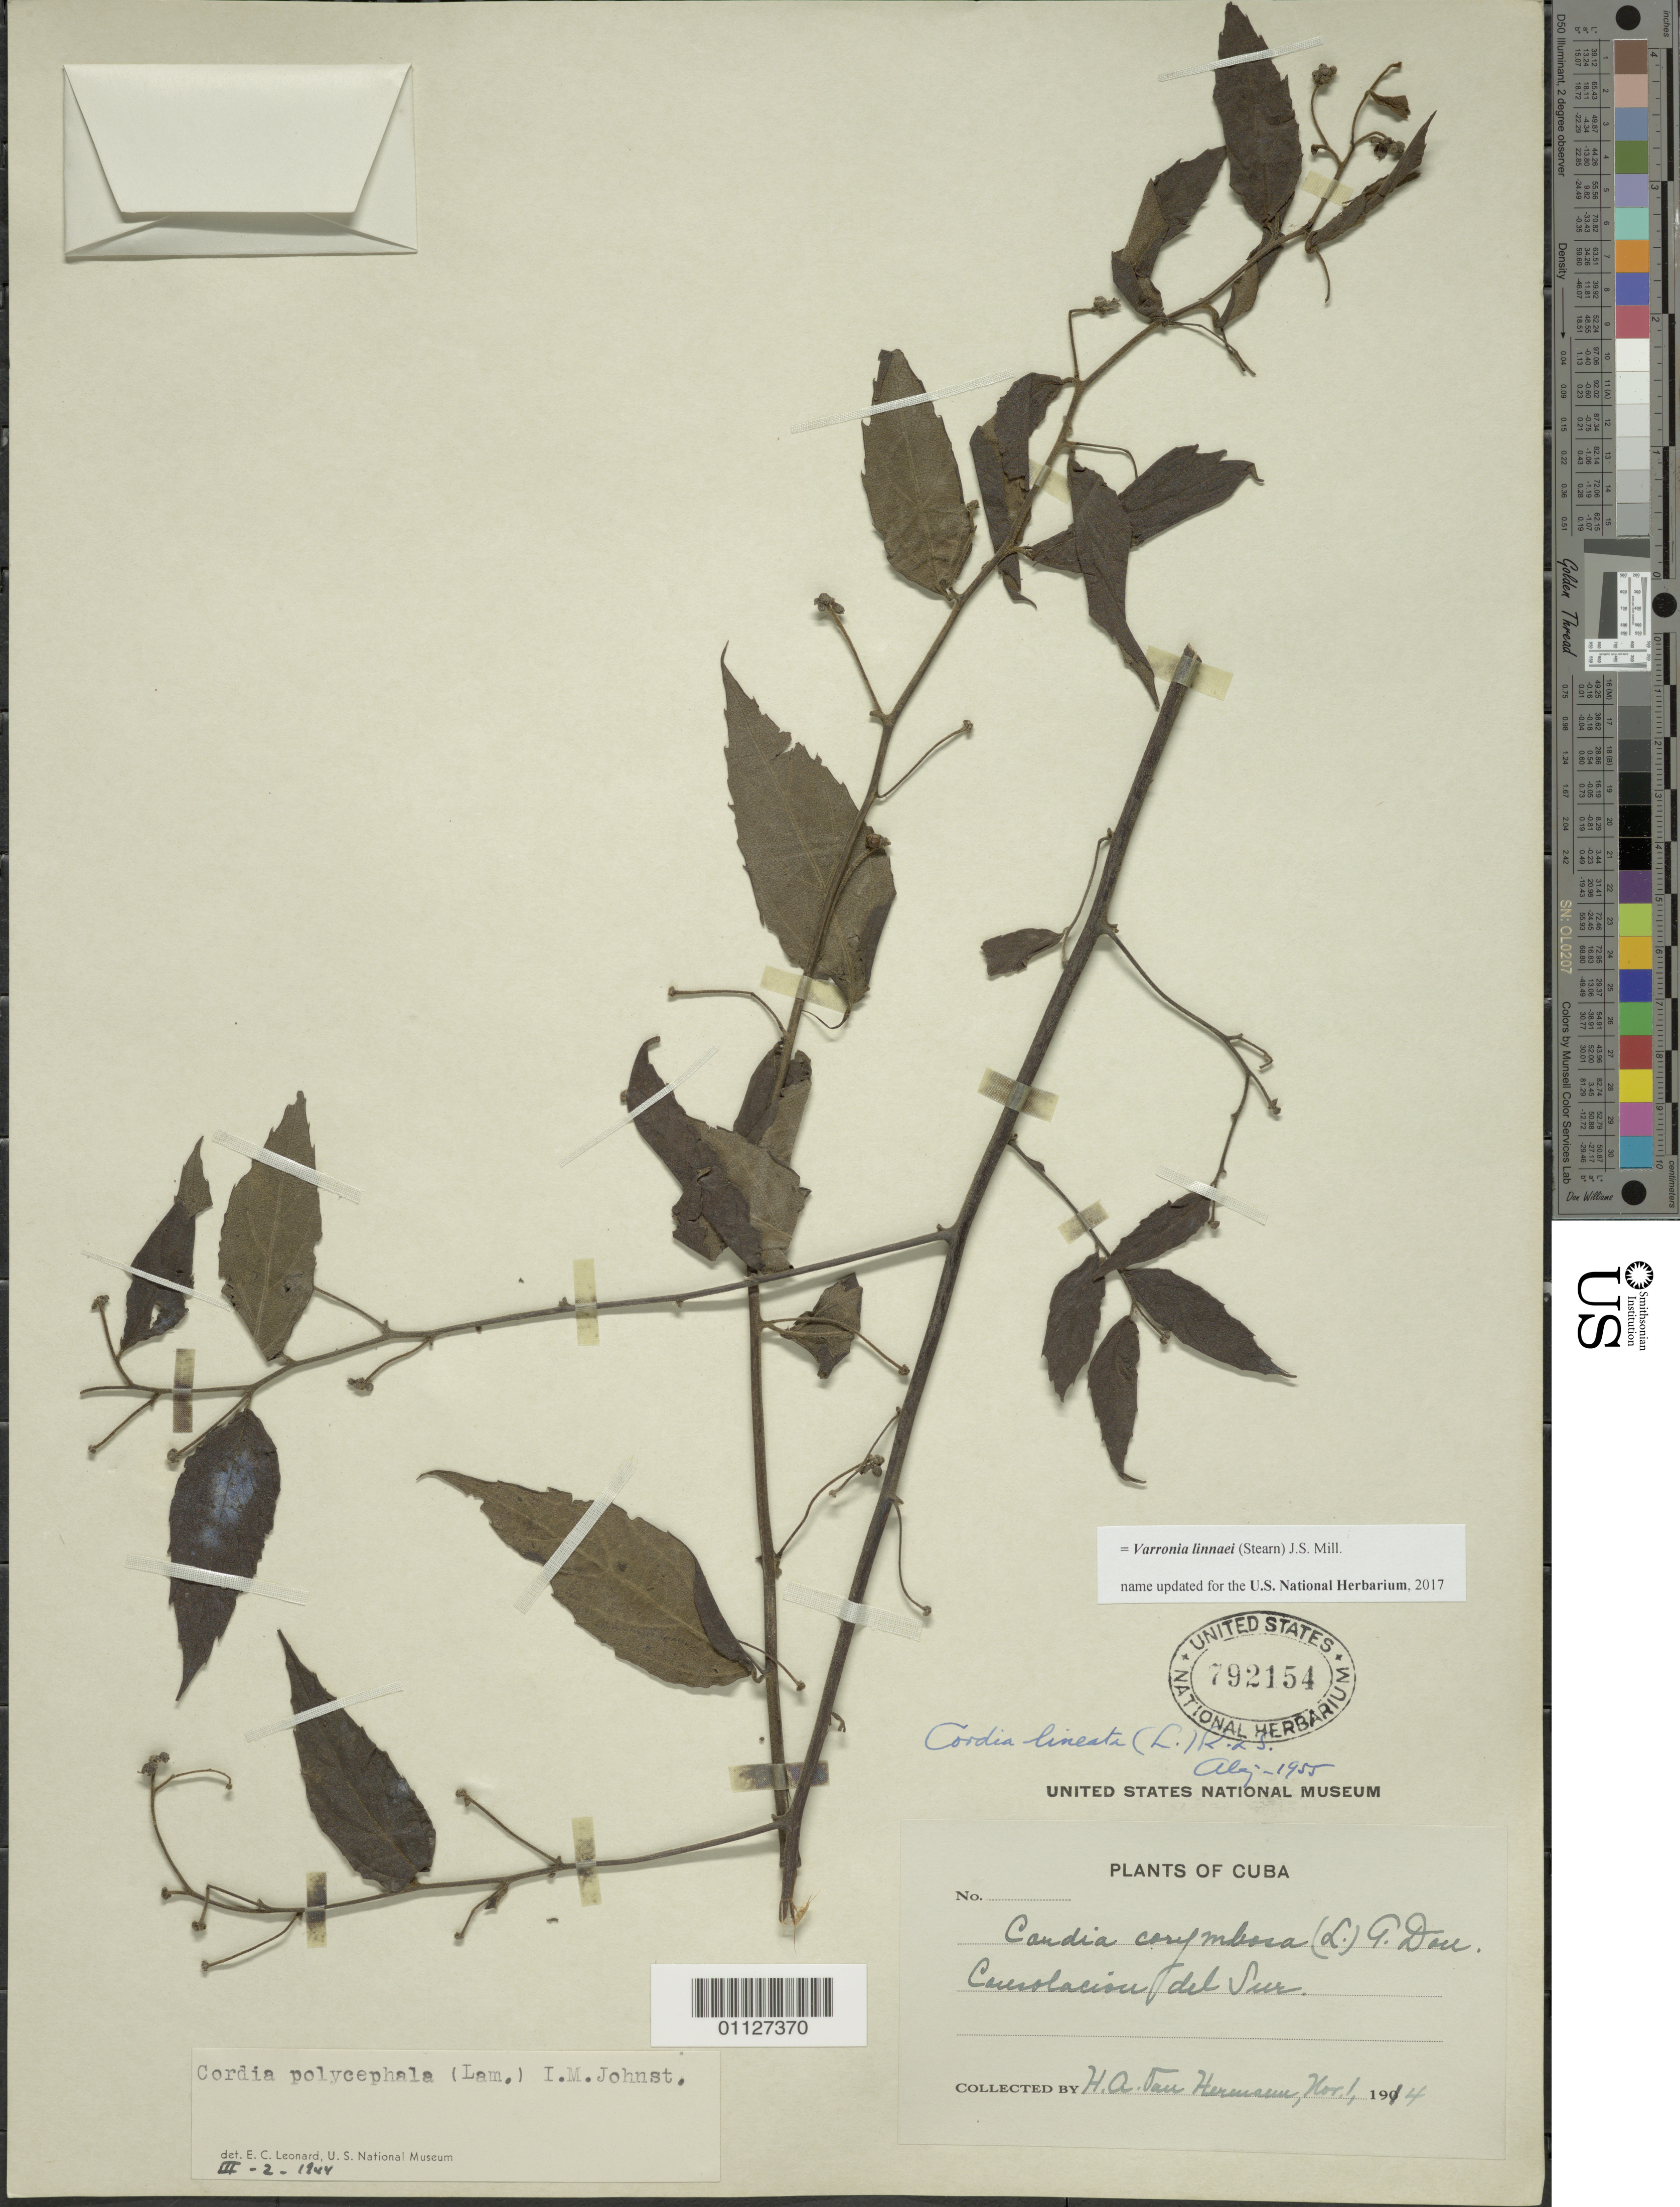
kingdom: Plantae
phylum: Tracheophyta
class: Magnoliopsida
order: Boraginales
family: Cordiaceae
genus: Varronia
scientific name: Varronia linnaei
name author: (Stearn) J.S. Mill.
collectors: H. A. Van Hermann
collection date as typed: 01 Nov 1904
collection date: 1904-11-01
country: Cuba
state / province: Pinar del Rio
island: Cuba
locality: Consolacion del Sur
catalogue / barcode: US 792154